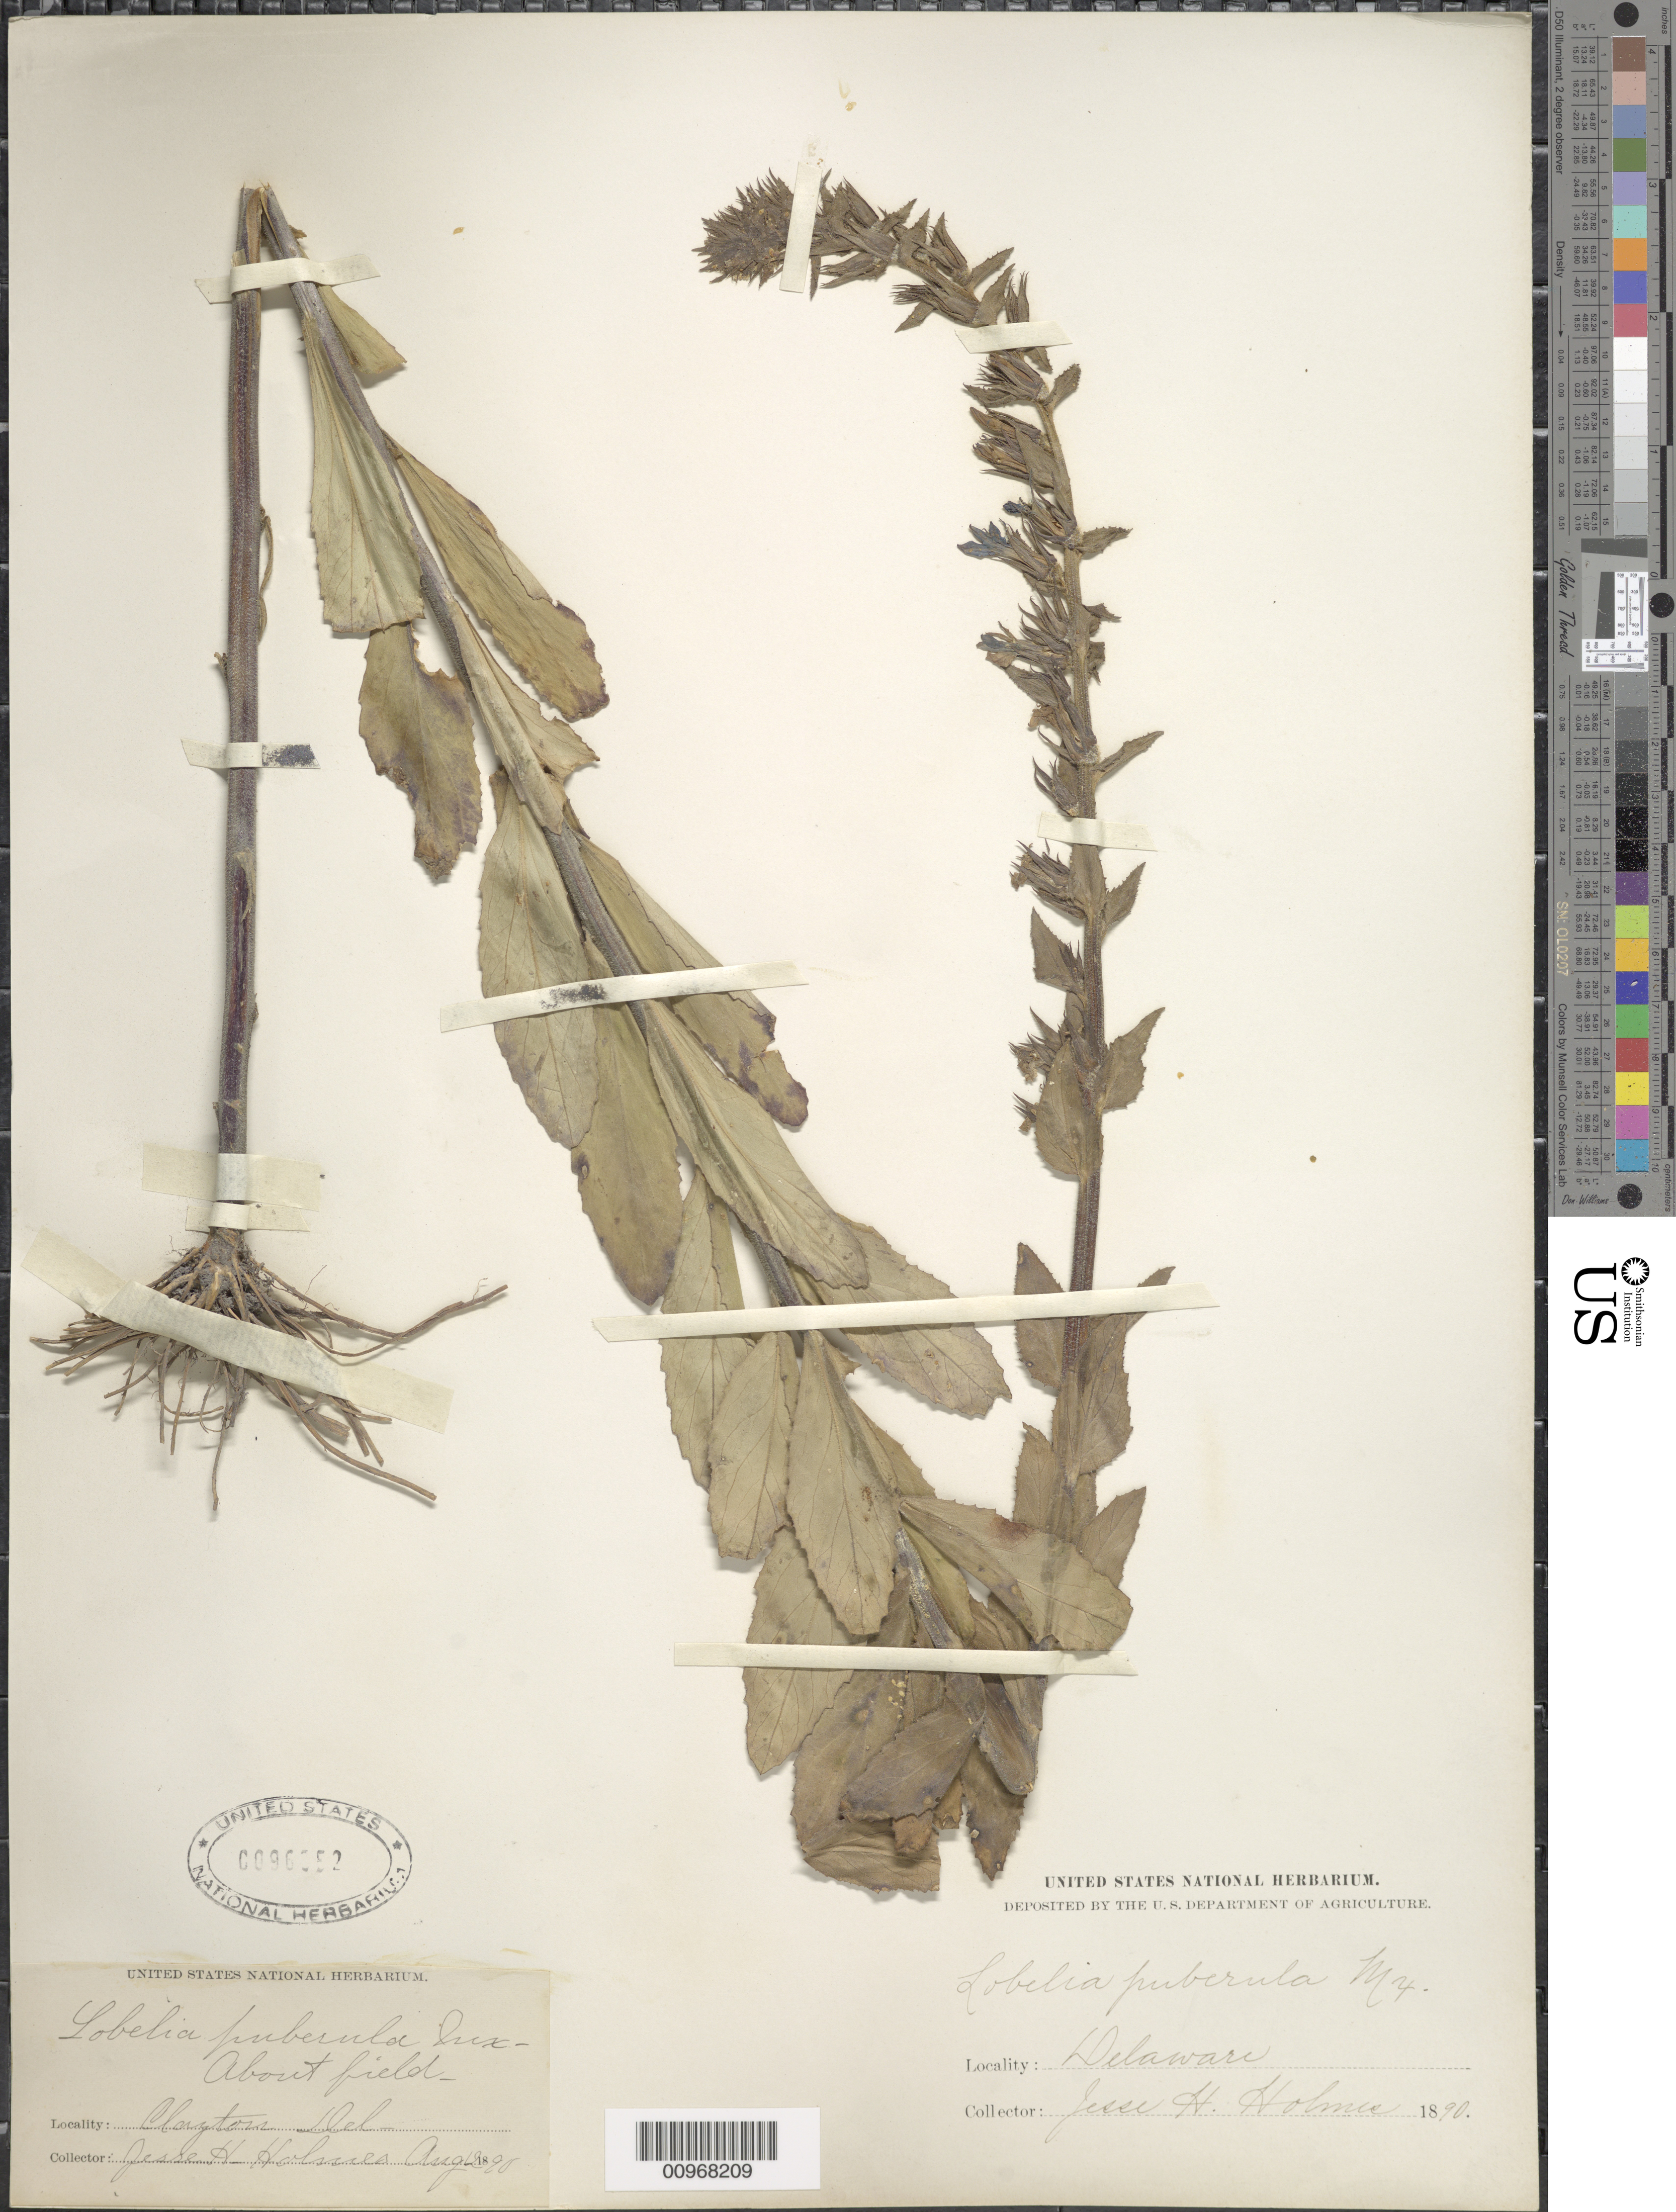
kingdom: Plantae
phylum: Tracheophyta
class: Magnoliopsida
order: Asterales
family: Campanulaceae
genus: Lobelia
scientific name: Lobelia puberula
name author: Michx.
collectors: J. Holmes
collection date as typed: Aug 12, 1890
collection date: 1890-08-12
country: United States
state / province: Delaware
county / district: Kent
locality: Clayton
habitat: about field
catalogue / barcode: US 96552